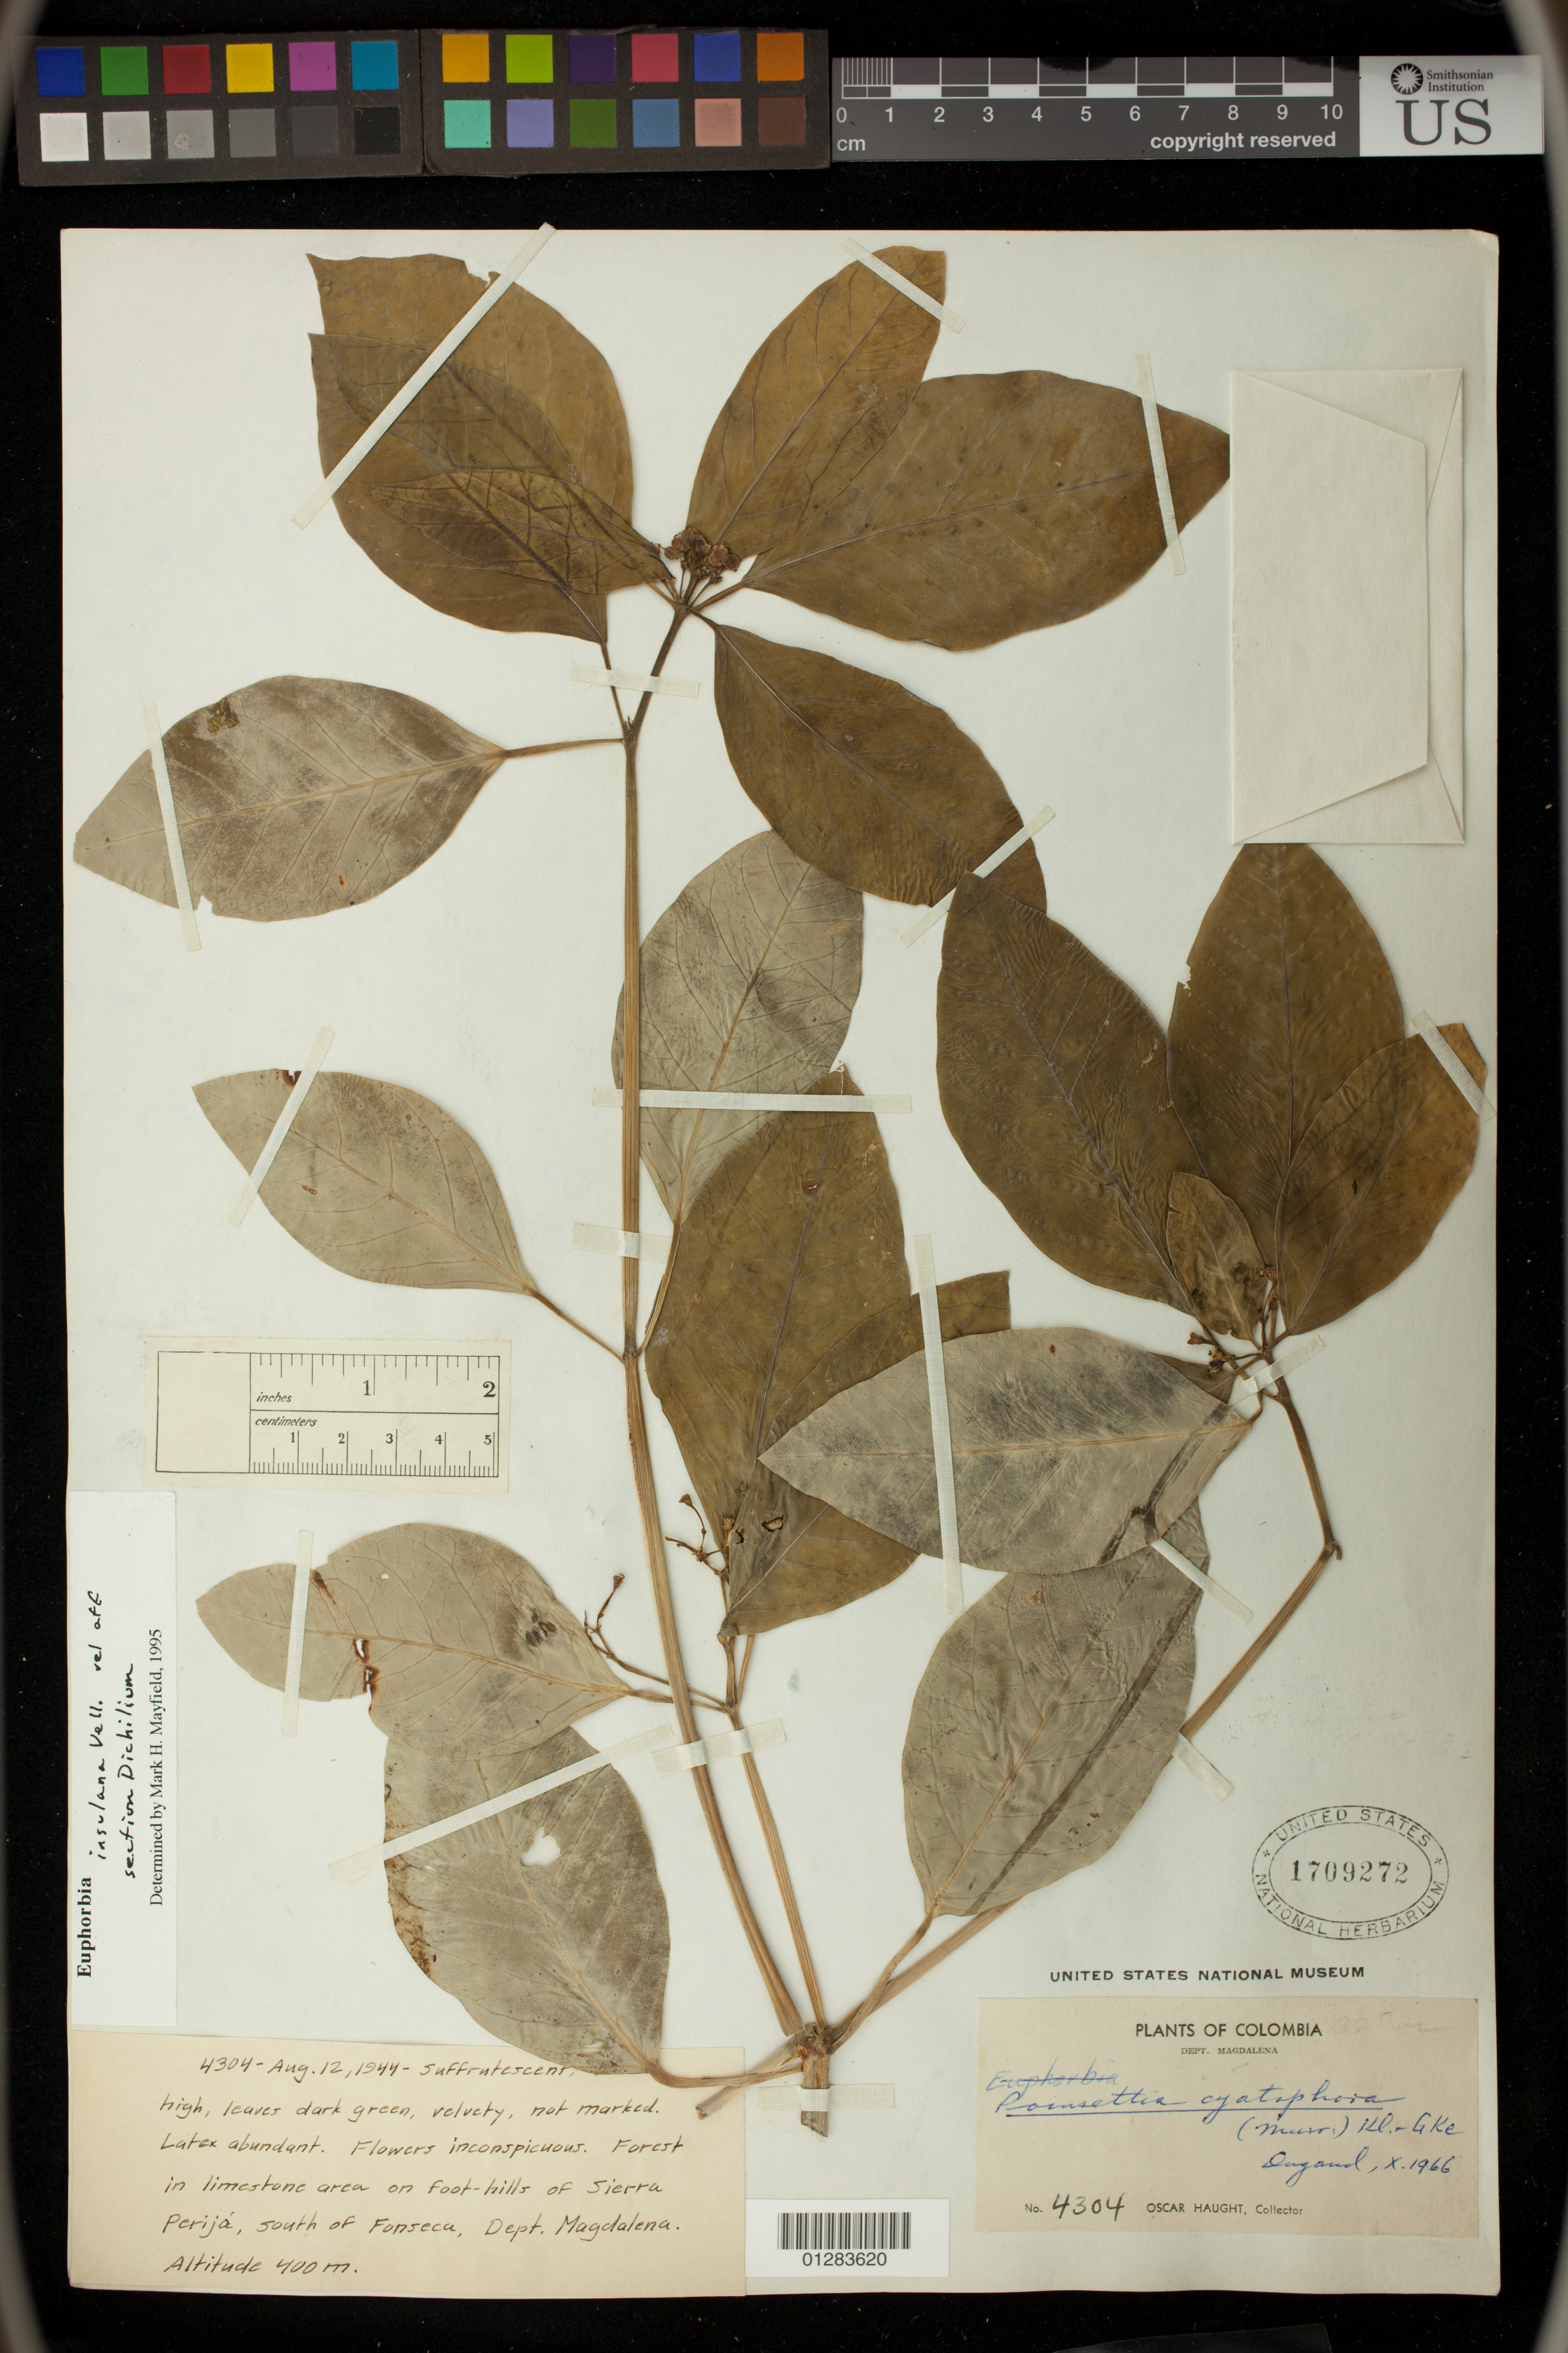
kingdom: Plantae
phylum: Tracheophyta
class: Magnoliopsida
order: Malpighiales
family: Euphorbiaceae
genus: Euphorbia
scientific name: Euphorbia insulana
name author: Vell.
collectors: O. Haught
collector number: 4304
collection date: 1944-08-12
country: Colombia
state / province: Magdalena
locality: Foothills of Sierra Perijá, south of Fonseca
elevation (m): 400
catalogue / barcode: US 1709272